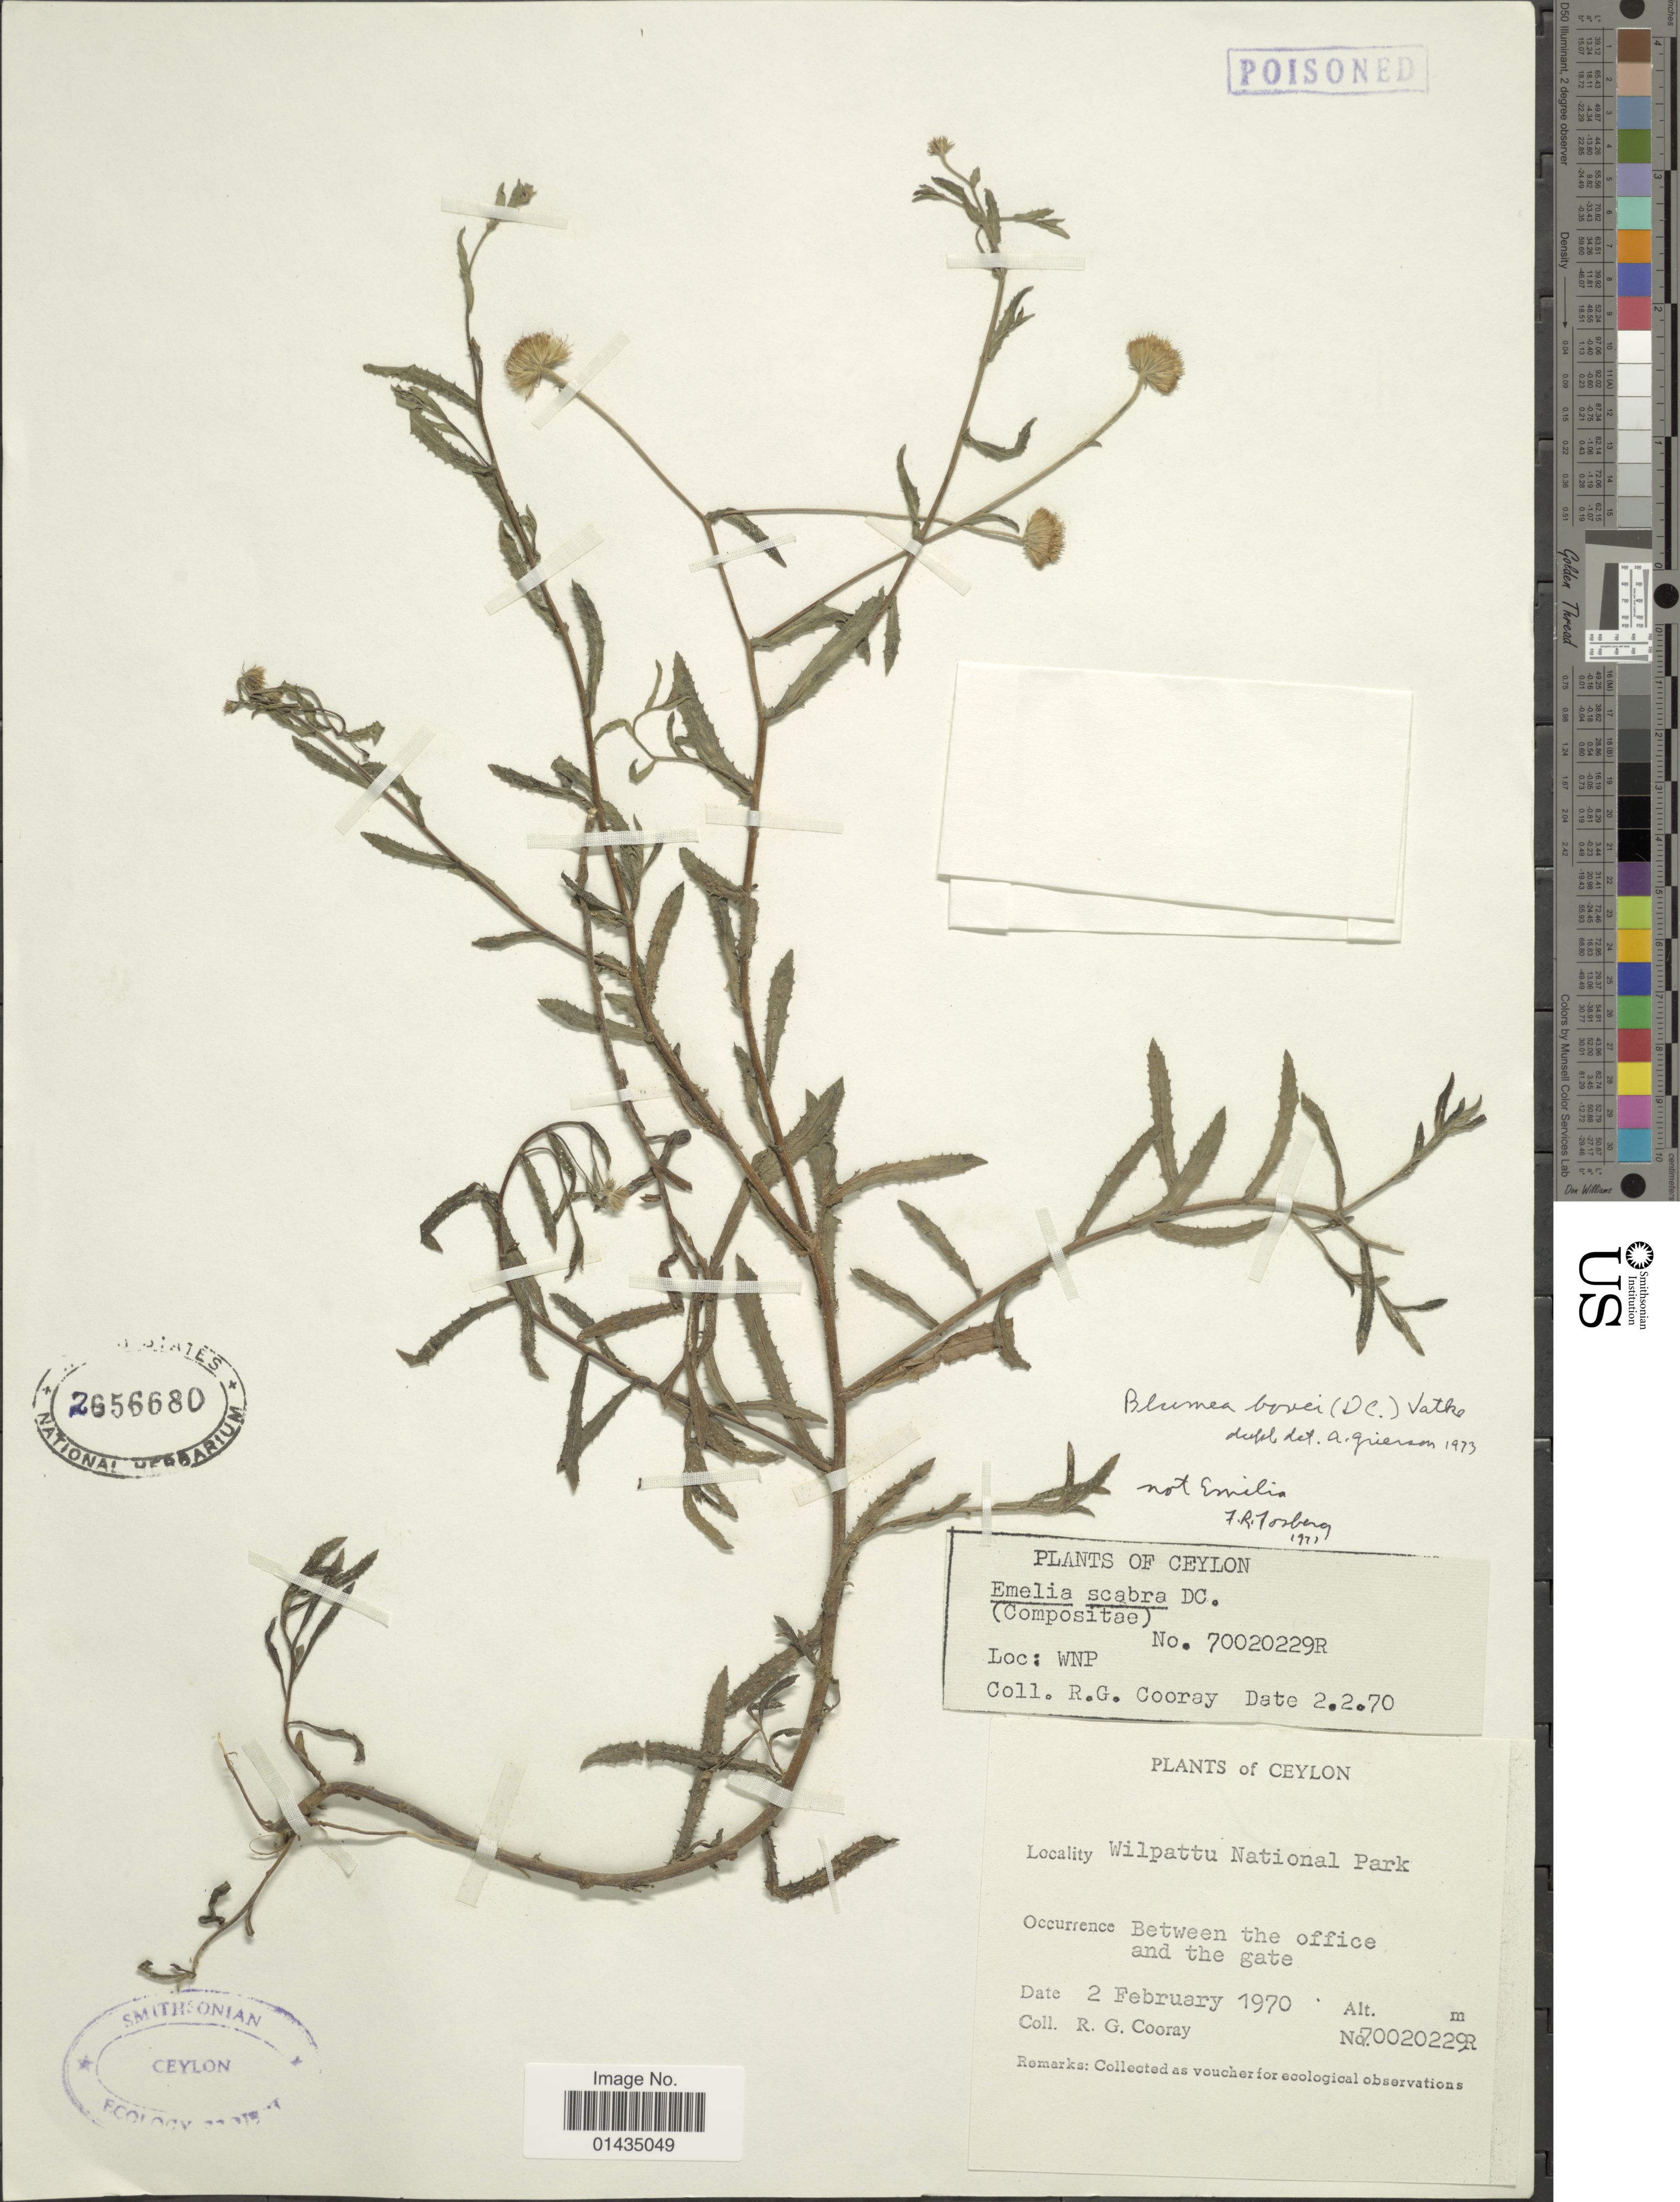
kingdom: Plantae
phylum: Tracheophyta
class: Magnoliopsida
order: Asterales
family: Asteraceae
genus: Blumea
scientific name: Blumea bovei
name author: (DC.) Vatke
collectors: R. Cooray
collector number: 70020229R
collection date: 1970-02-02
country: Sri Lanka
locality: Ceylon, Wilpattu National Park, between the office and the gate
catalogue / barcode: US 2656680